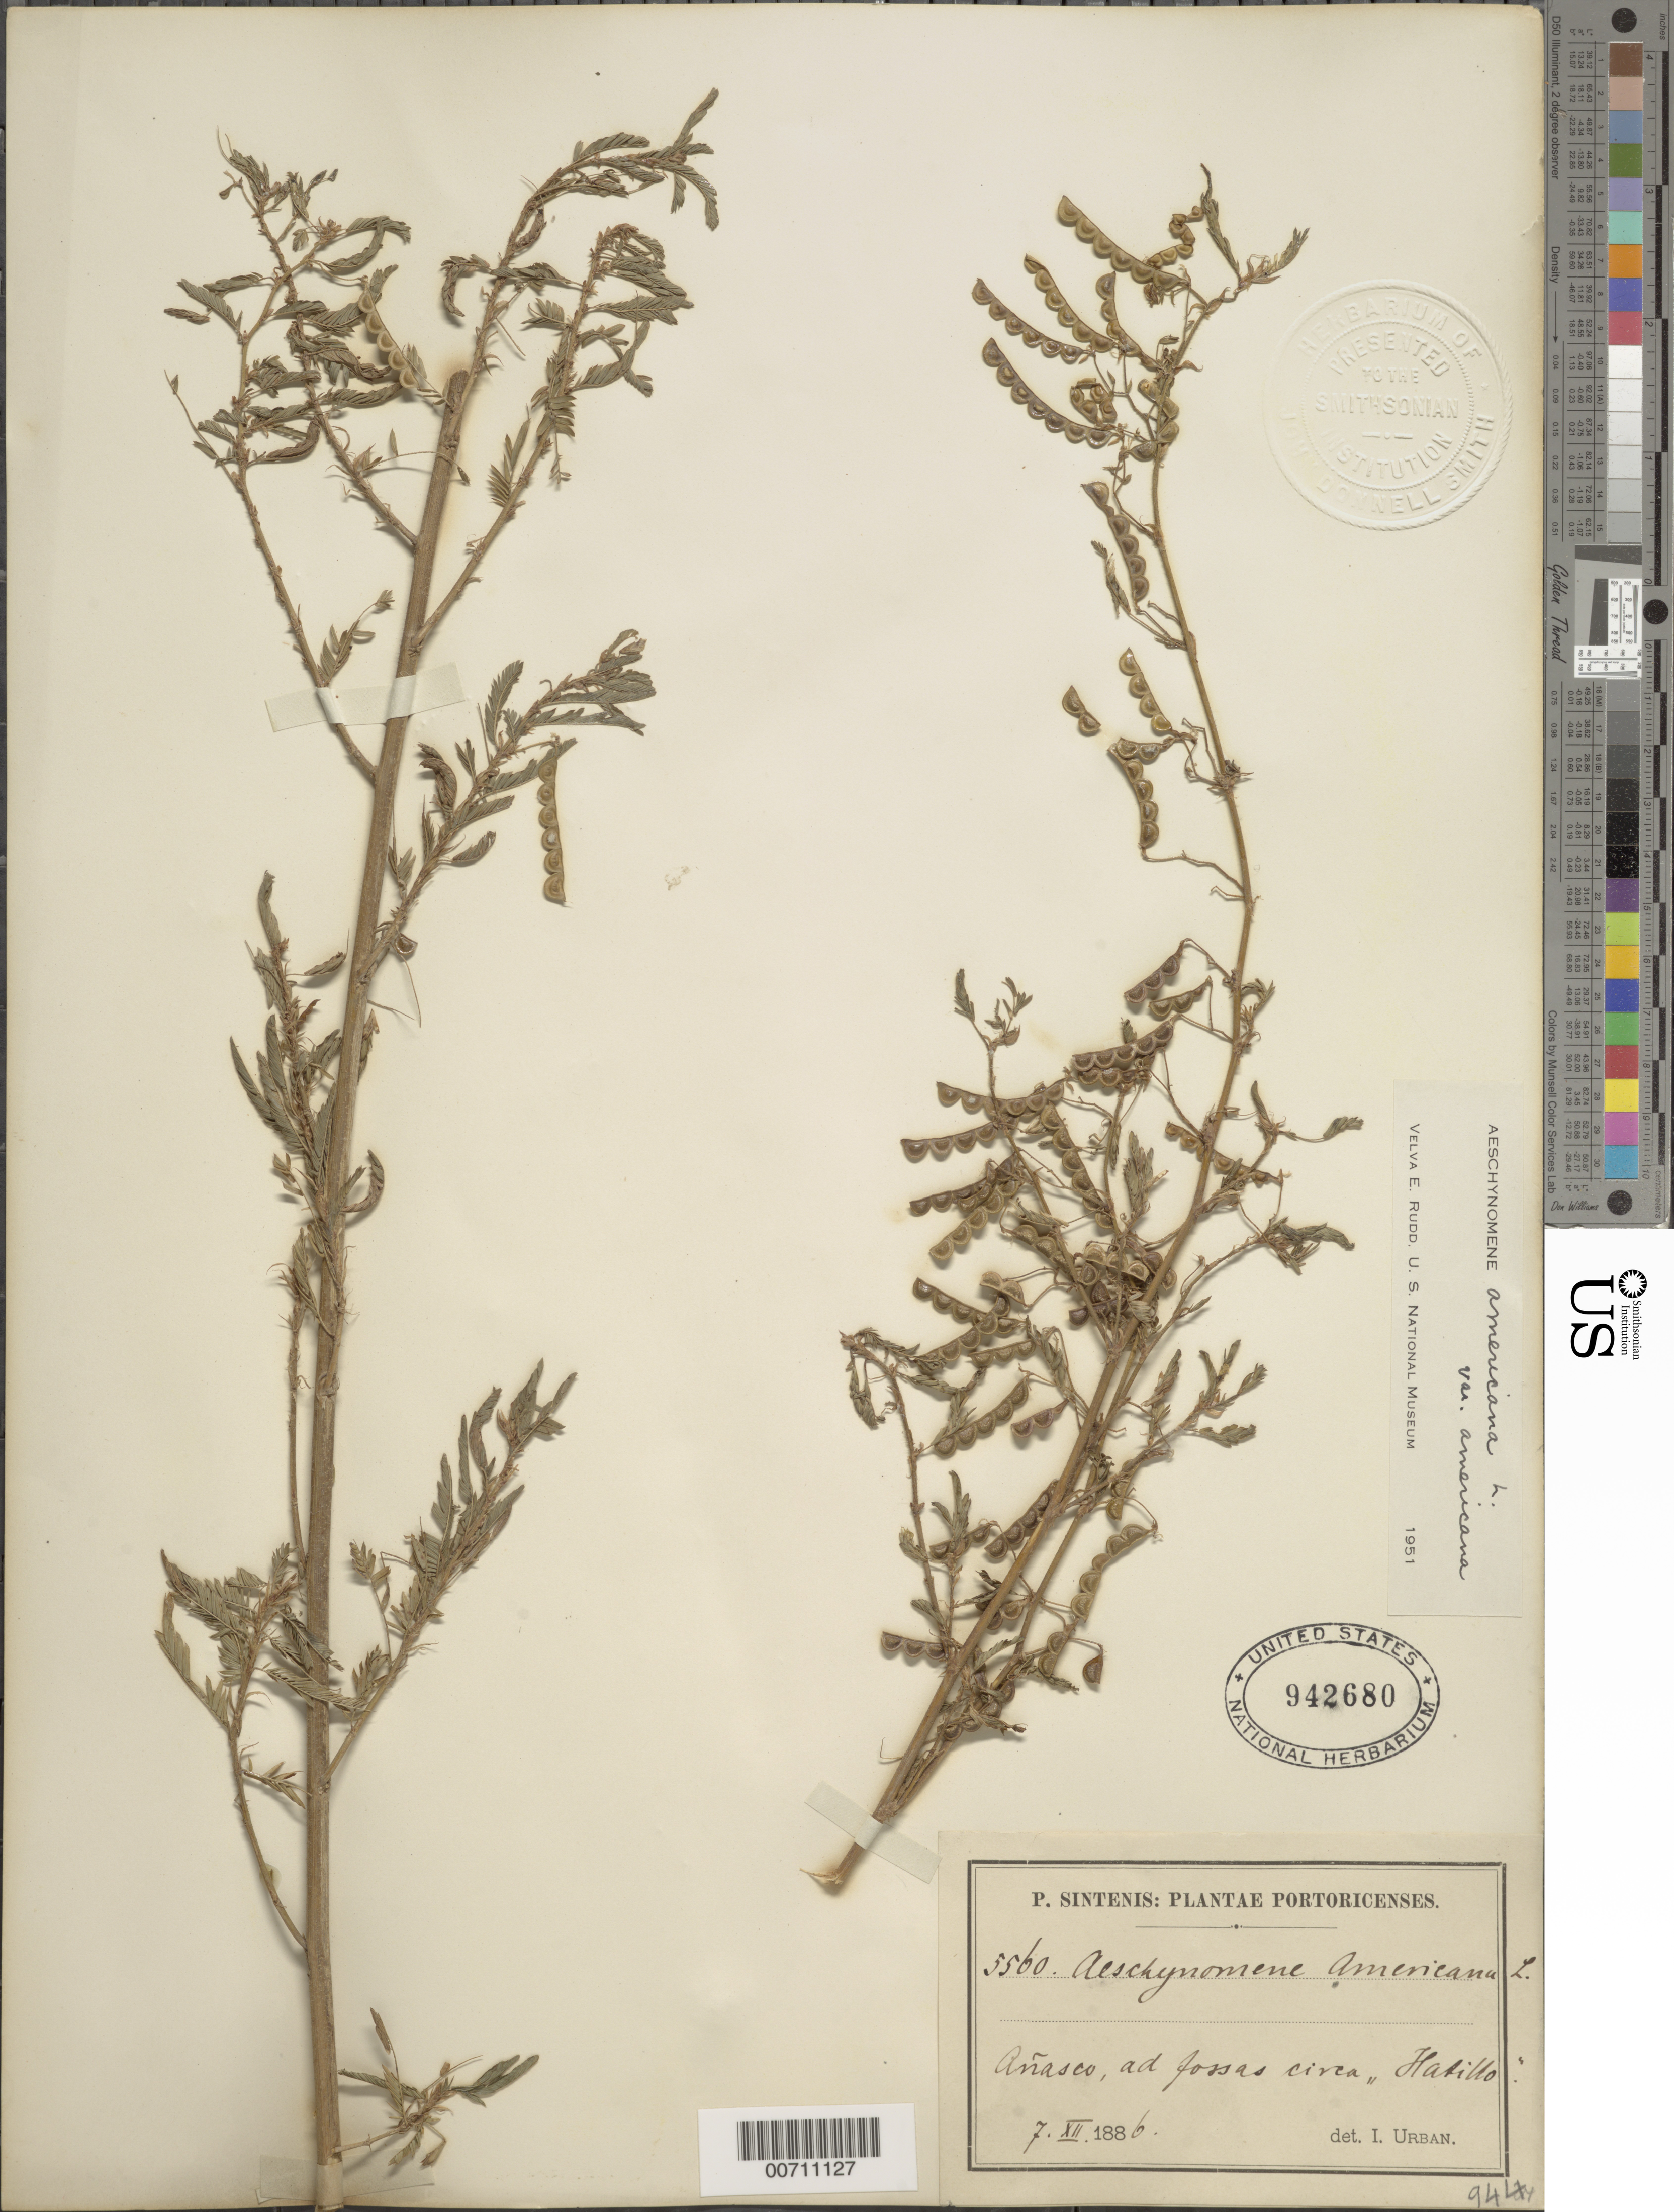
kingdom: Plantae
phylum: Tracheophyta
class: Magnoliopsida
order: Fabales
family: Fabaceae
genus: Aeschynomene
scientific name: Aeschynomene americana var. americana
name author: L.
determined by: Rudd, V. E.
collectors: P. Sintenis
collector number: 5560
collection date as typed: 07 Dec 1886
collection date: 1886-12-07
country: Puerto Rico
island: Greater Antilles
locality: Anasco, ad fossas circa "Hatillo"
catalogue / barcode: US 942680